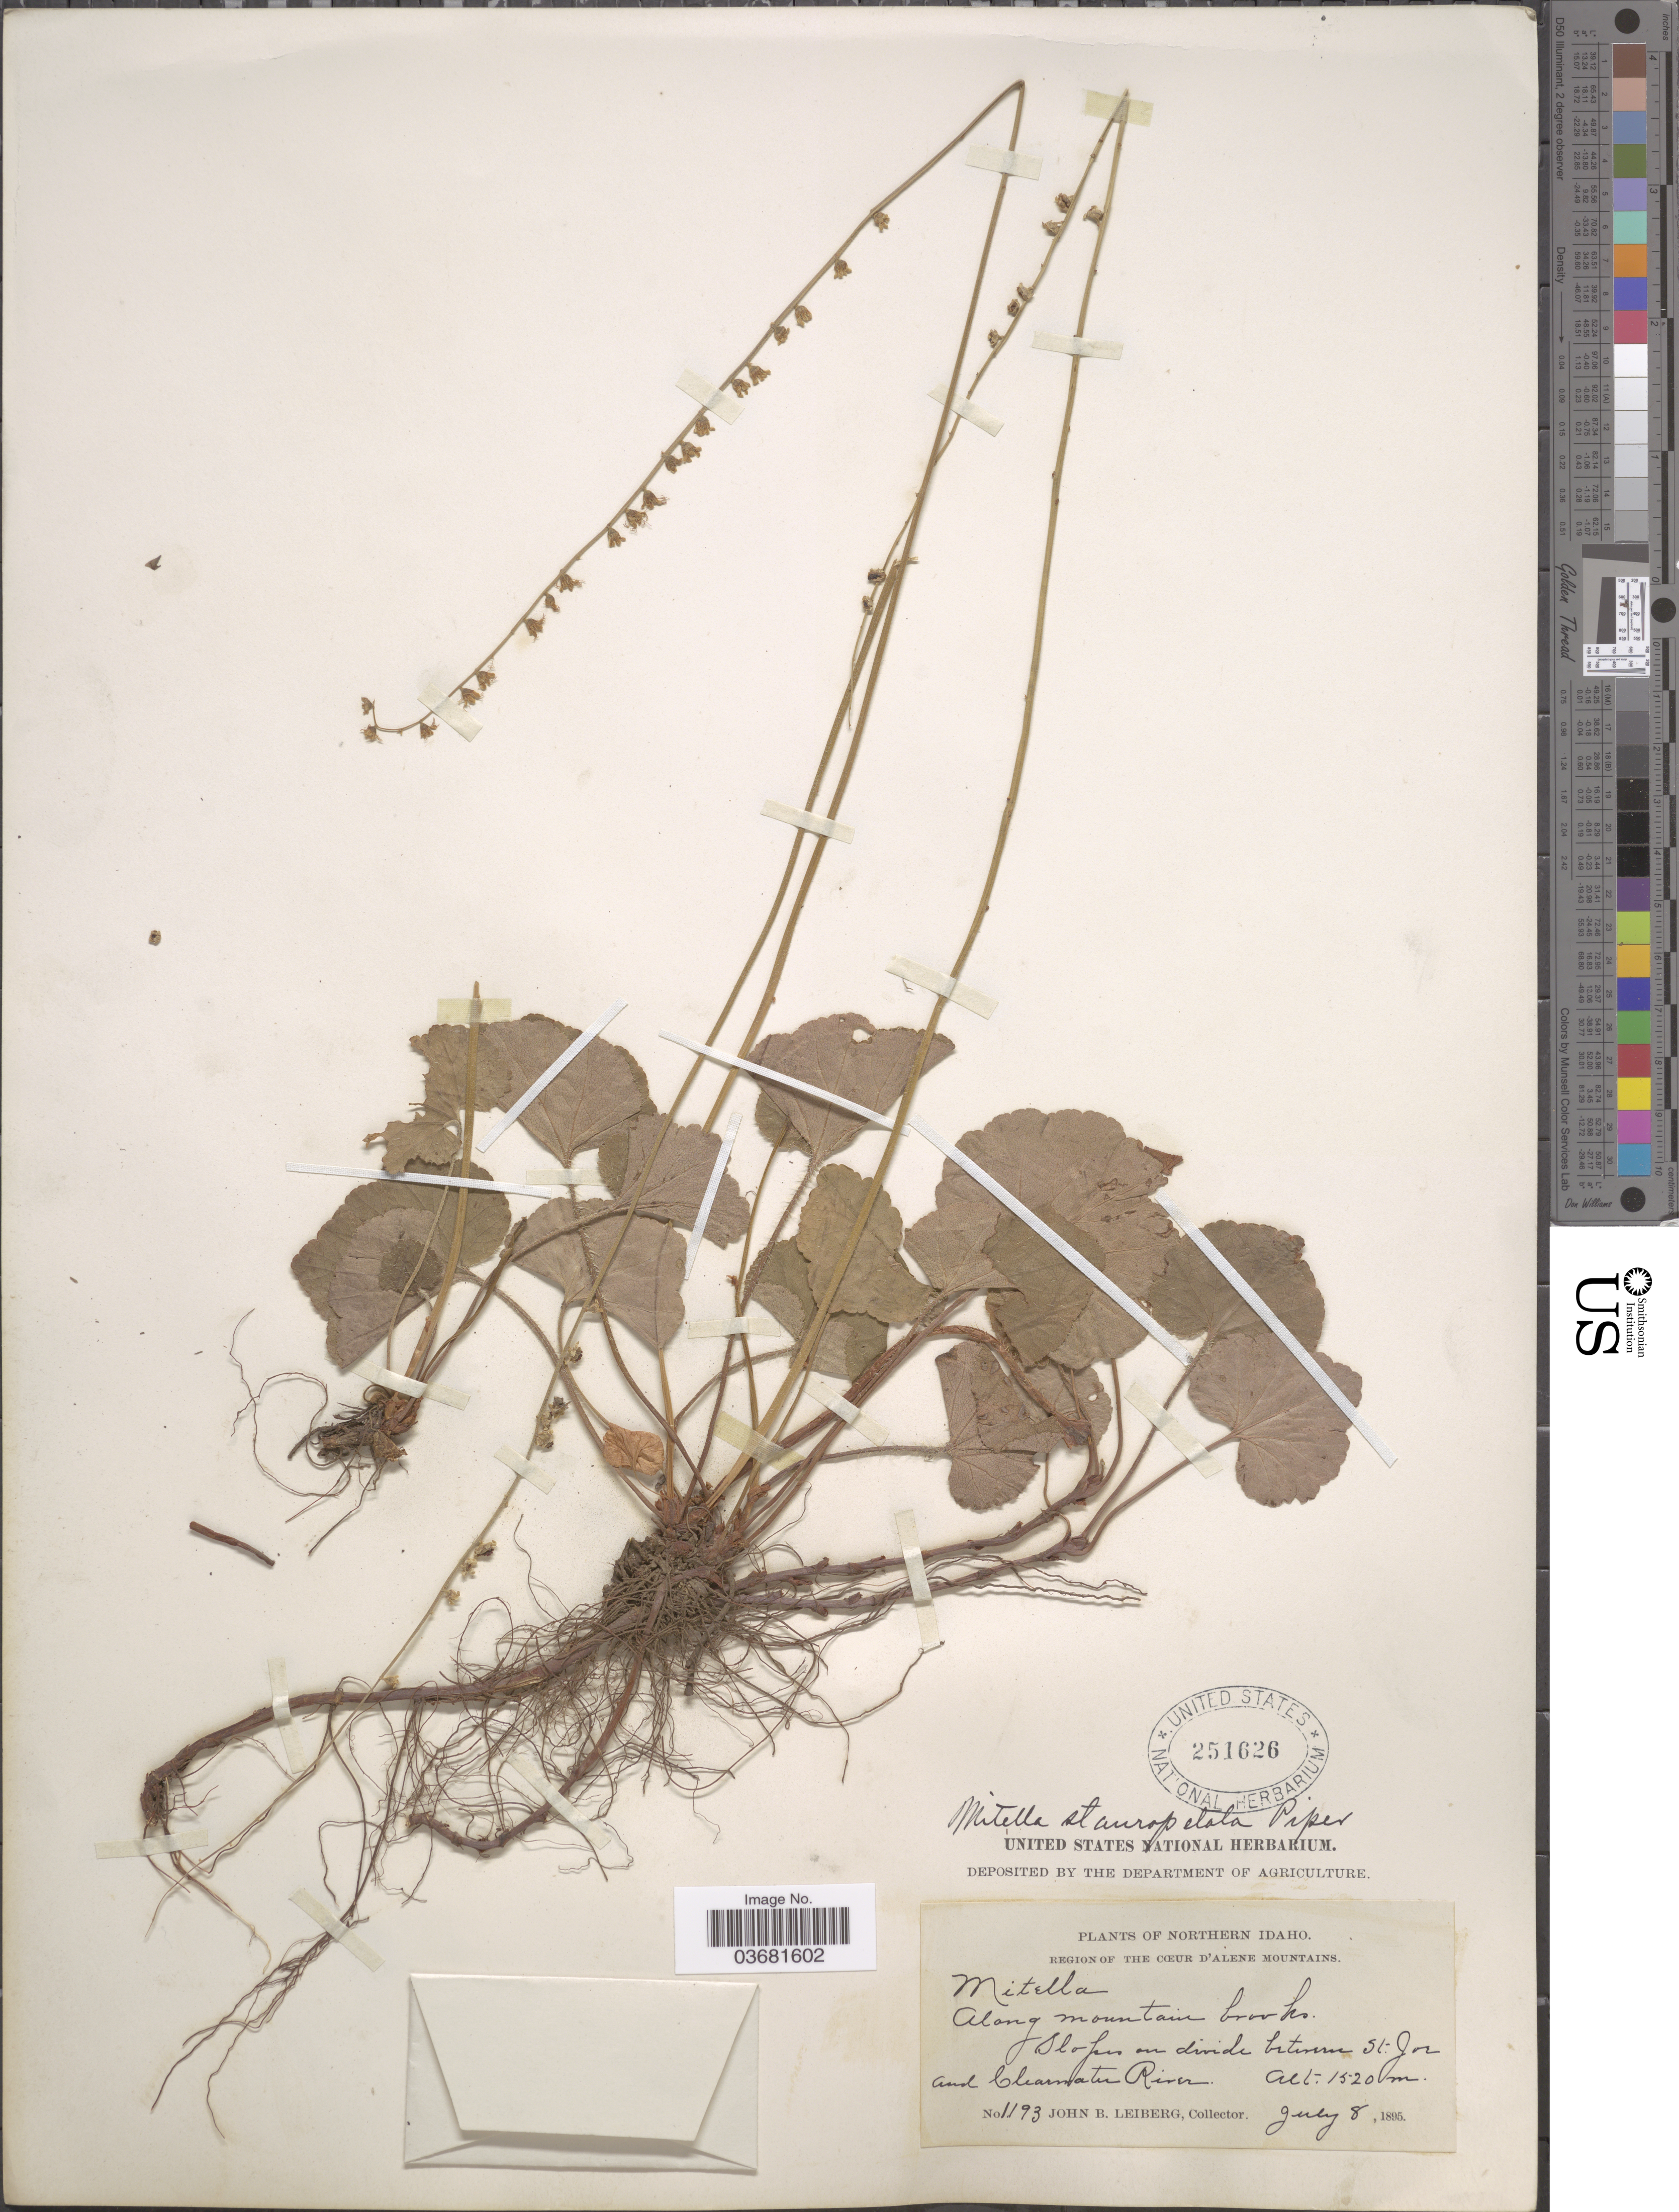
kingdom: Plantae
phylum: Tracheophyta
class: Magnoliopsida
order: Saxifragales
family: Saxifragaceae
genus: Mitella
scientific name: Mitella stauropetala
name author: Piper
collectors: J. B. Leiberg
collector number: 1193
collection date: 1895-07-08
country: United States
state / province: Idaho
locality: Northern Idaho. Region of the Cœor d'Alene Mountains. Along mountain banks. Slopes on divide between St. Joe and Clearwater River.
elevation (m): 1520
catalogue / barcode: US 251626